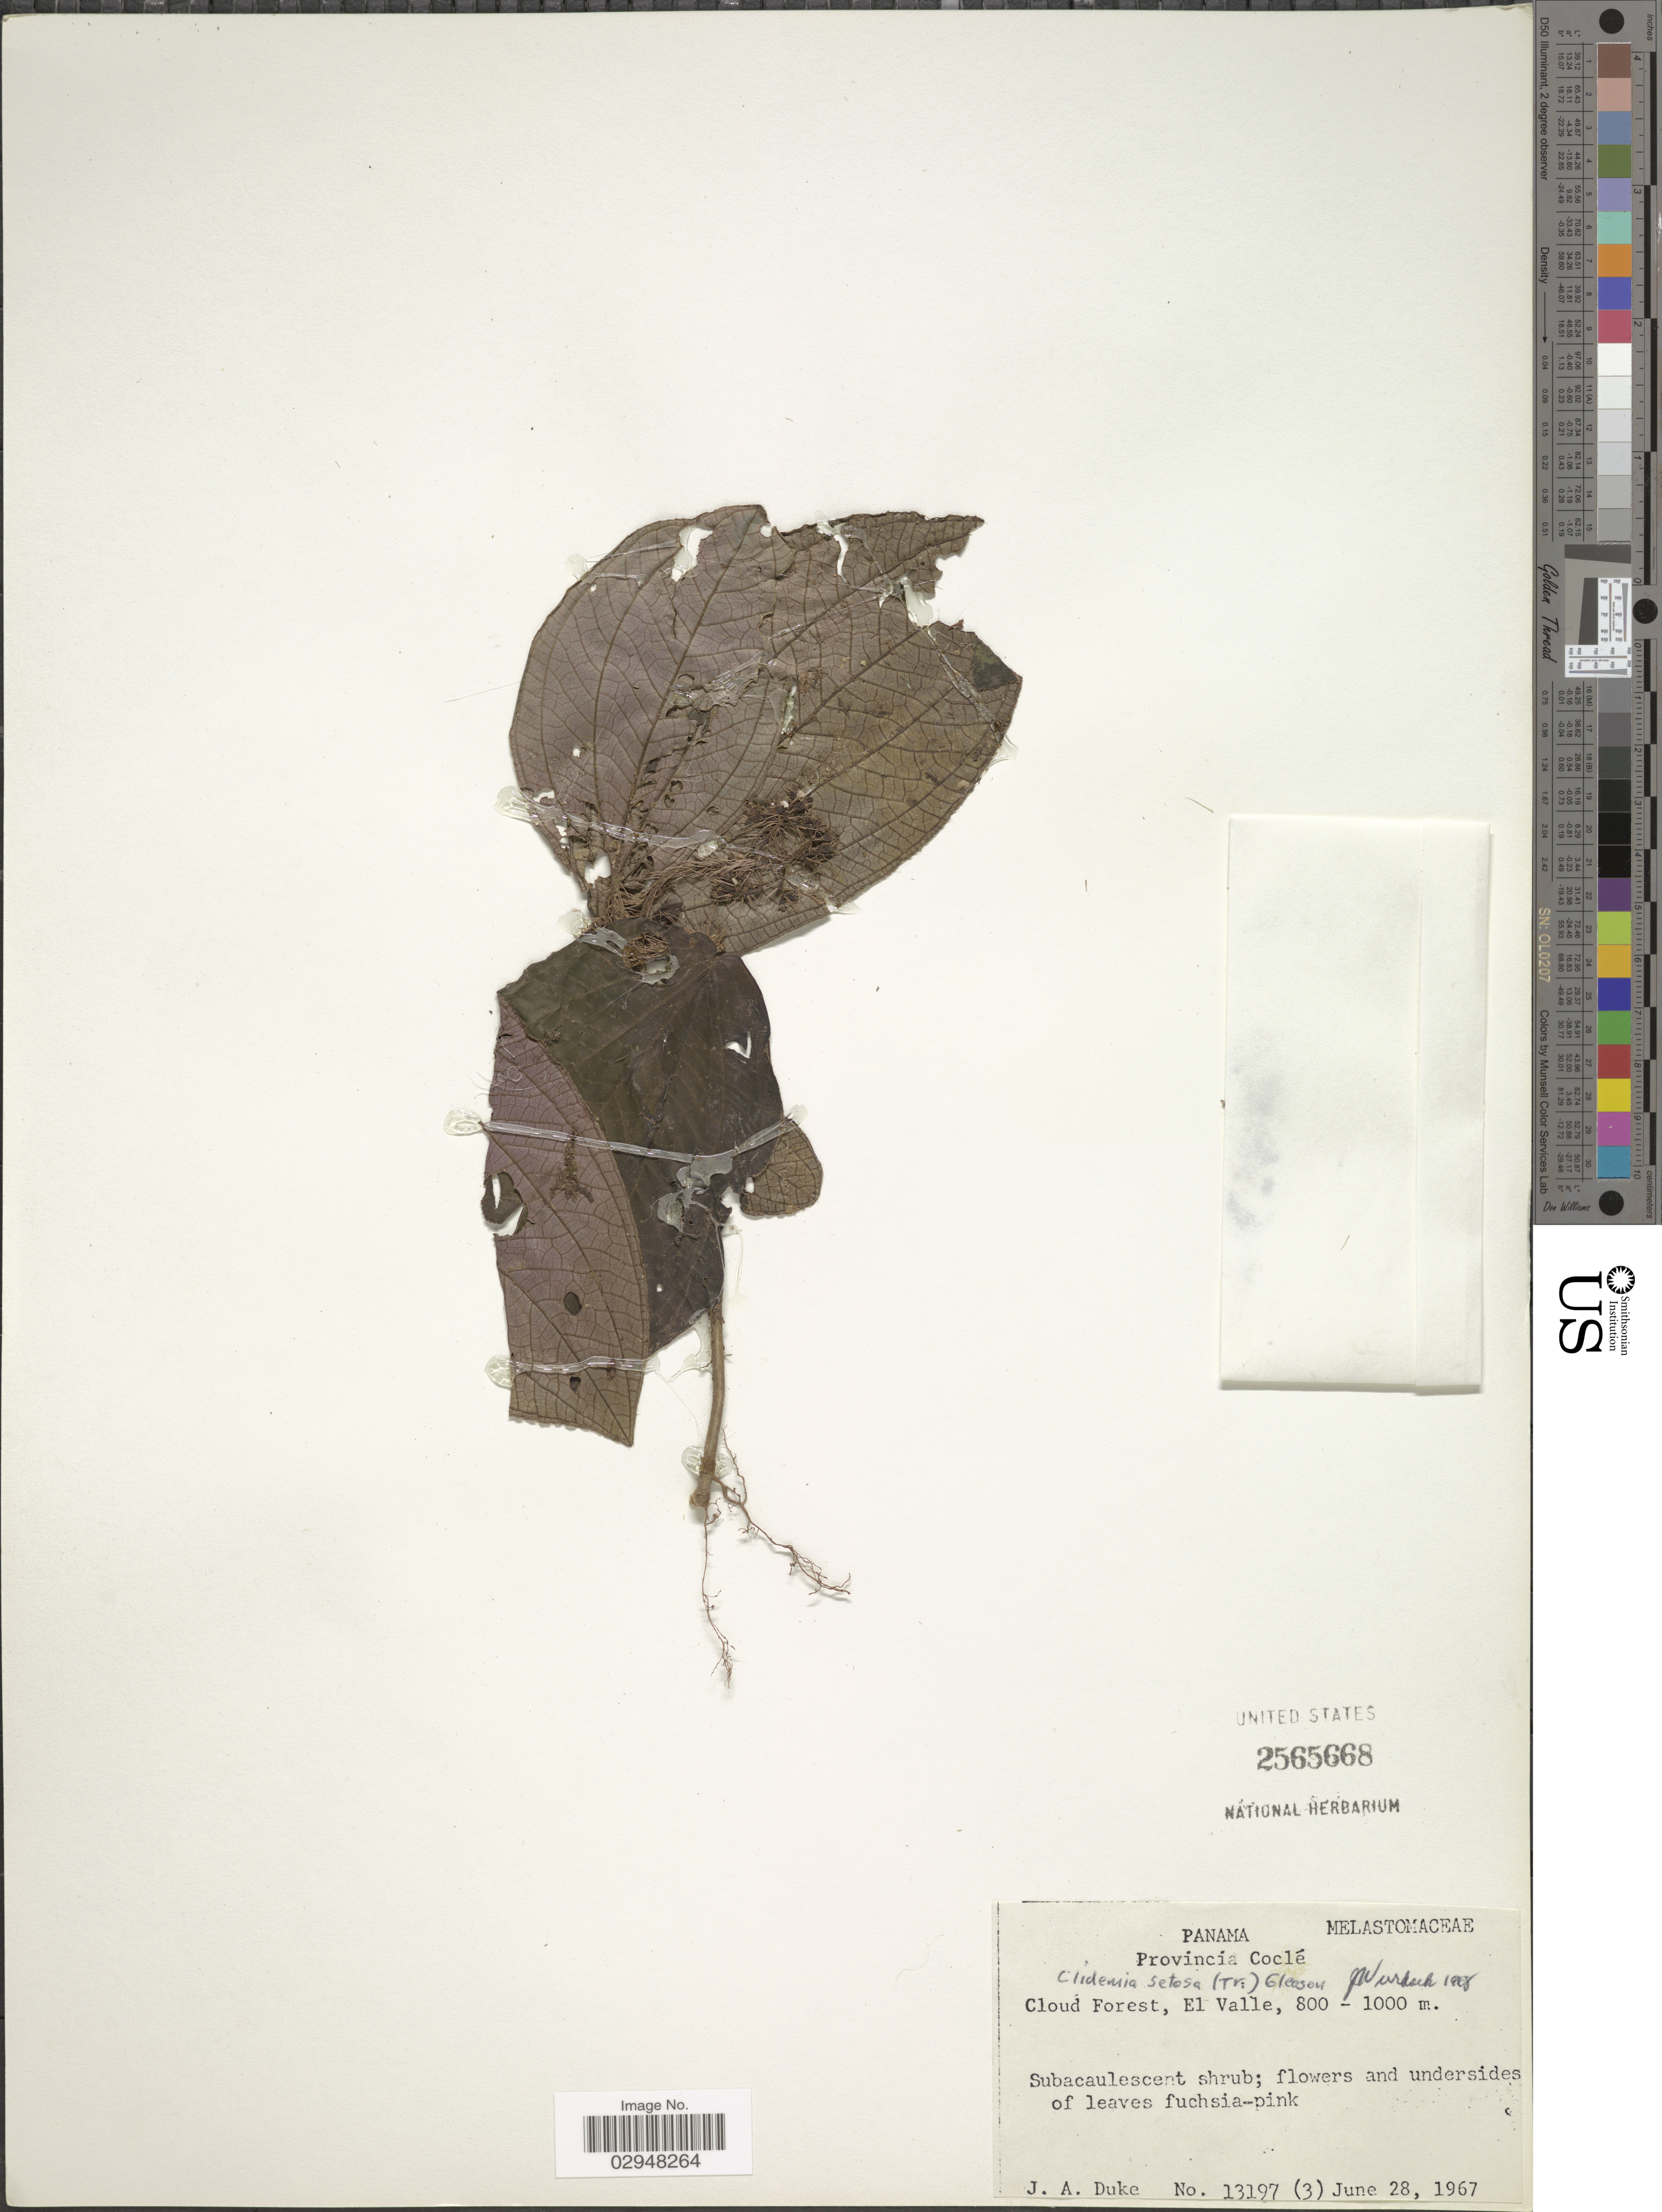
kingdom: Plantae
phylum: Tracheophyta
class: Magnoliopsida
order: Myrtales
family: Melastomataceae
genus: Clidemia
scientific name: Clidemia setosa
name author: (Triana) Gleason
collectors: J. A. Duke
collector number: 13197 (3)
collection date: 1967-06-28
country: Panama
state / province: Coclé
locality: Cloud Forest, El Valle.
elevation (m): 800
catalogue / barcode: US 2565668